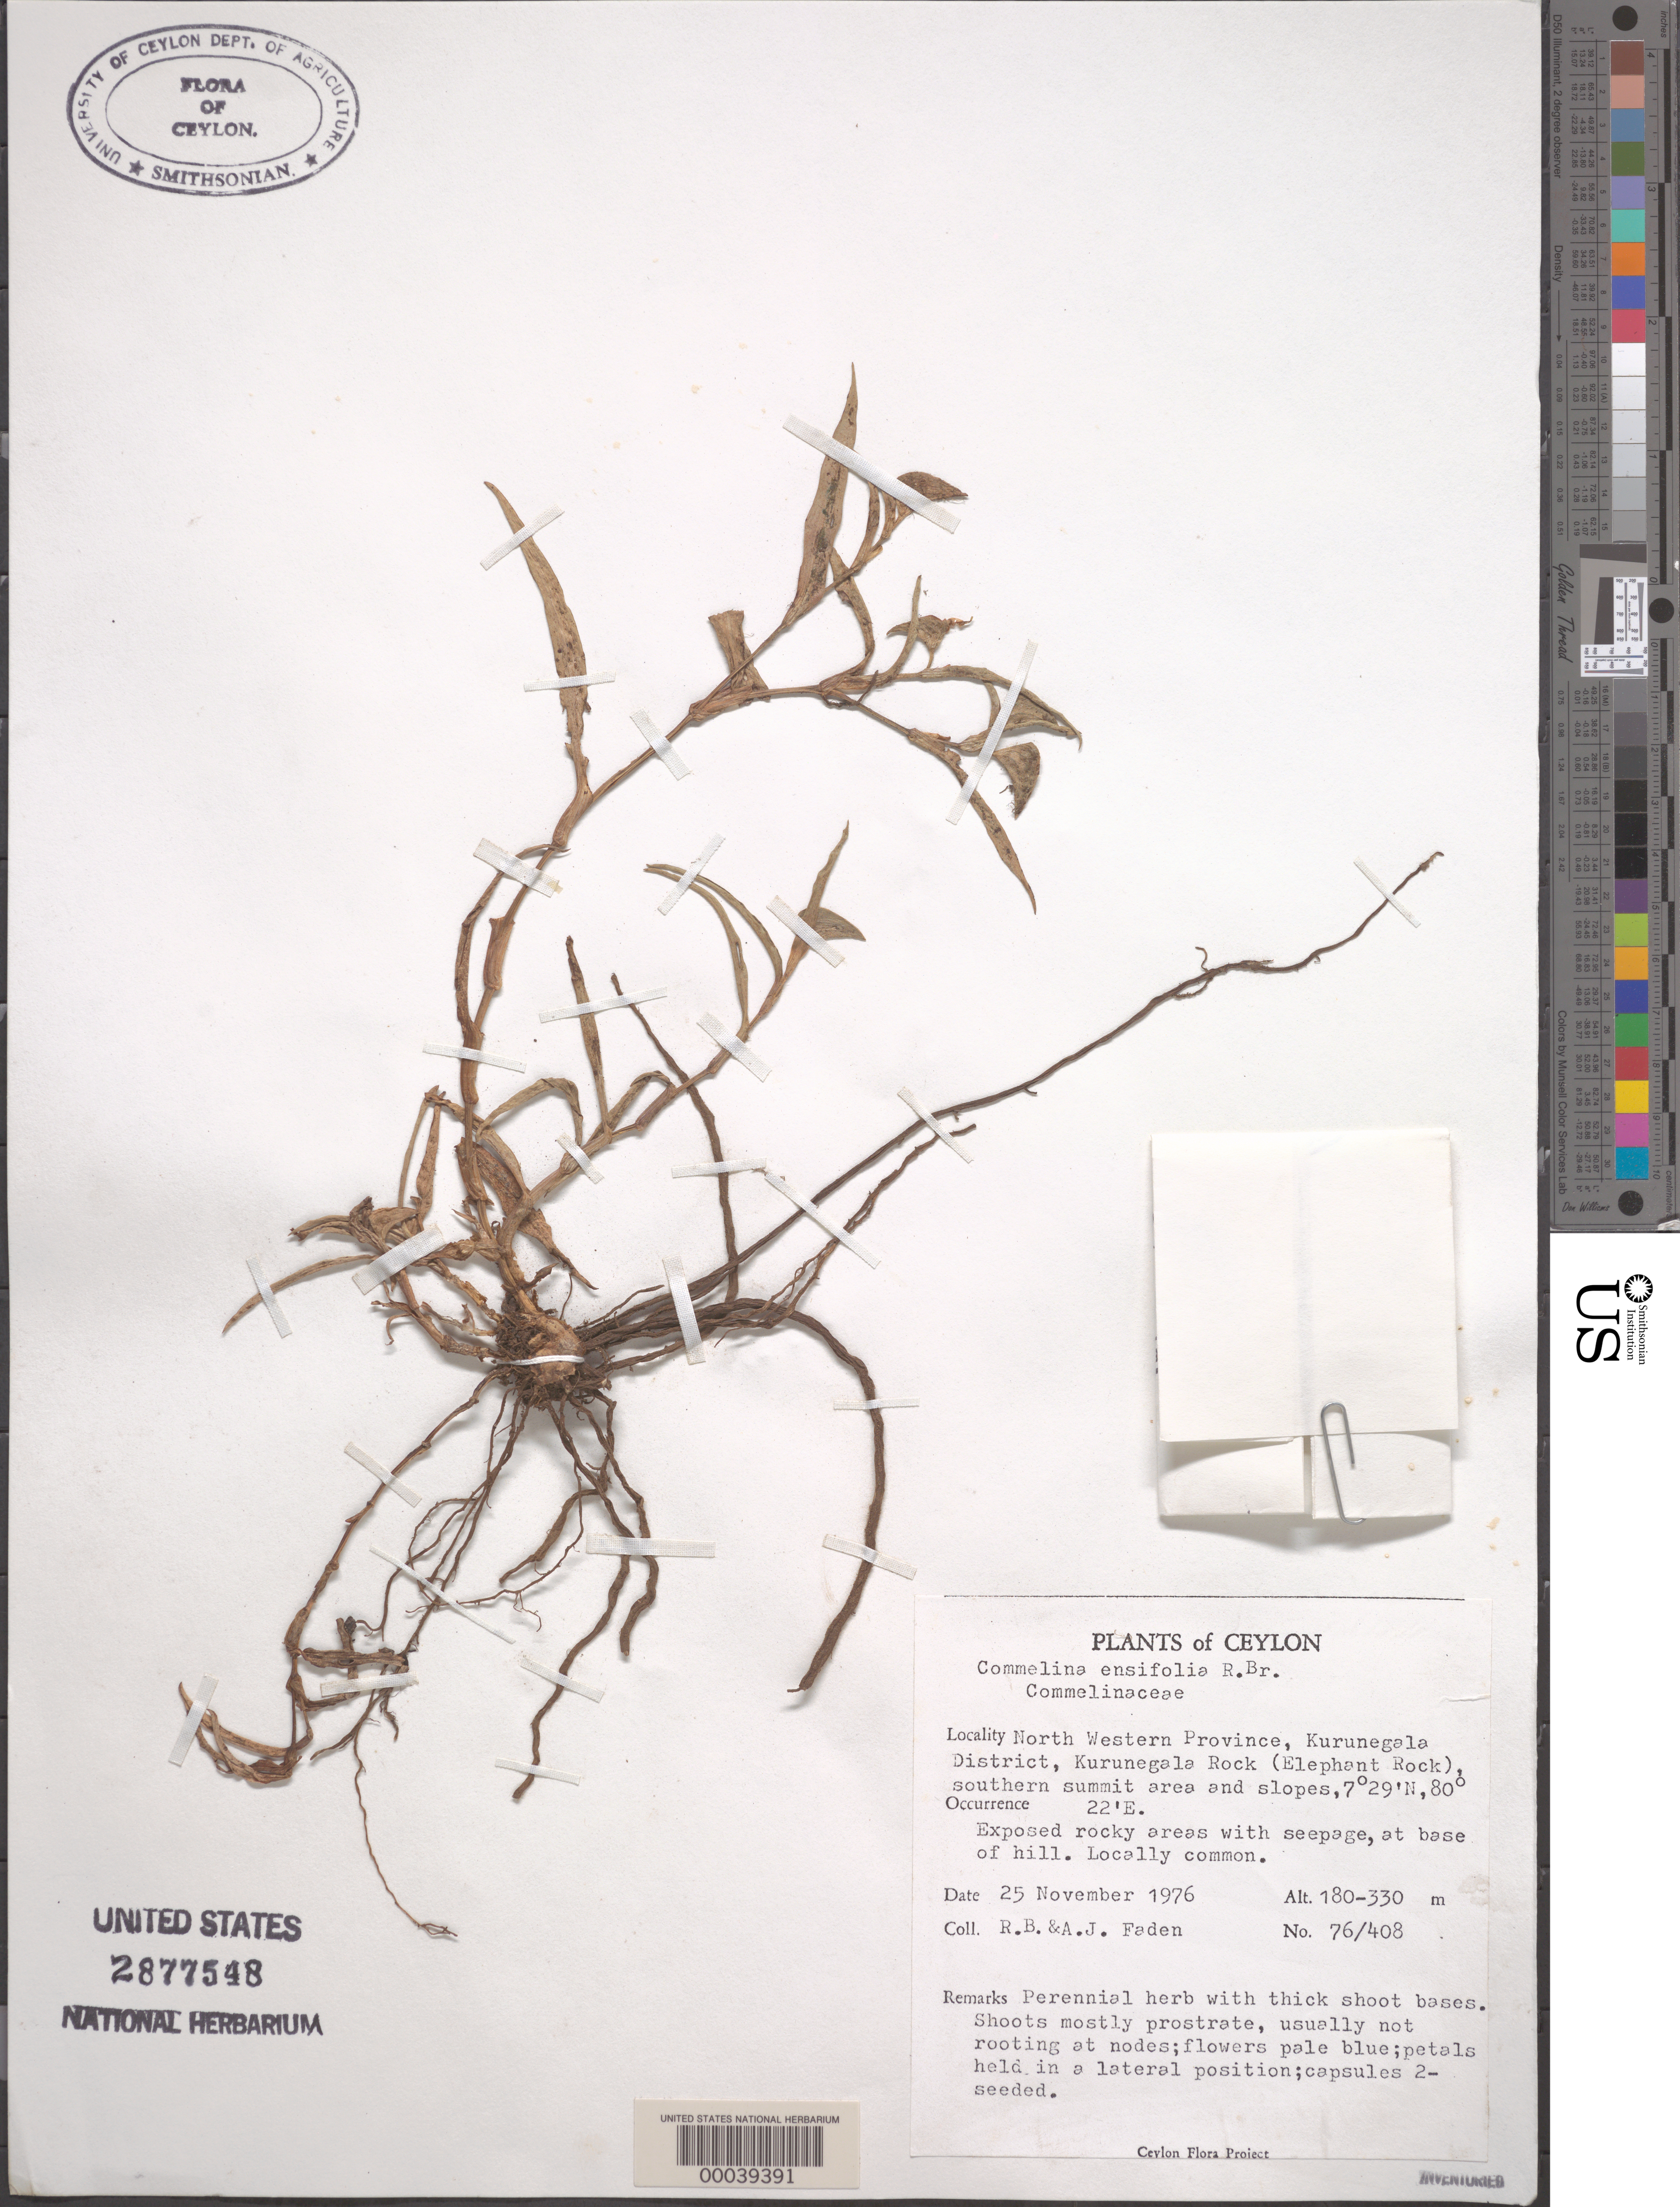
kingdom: Plantae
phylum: Tracheophyta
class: Liliopsida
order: Commelinales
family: Commelinaceae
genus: Commelina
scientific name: Commelina ensifolia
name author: R. Br.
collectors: R. B. Faden & A. J. Faden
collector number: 76/408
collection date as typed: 25 Nov 1976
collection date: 1976-11-25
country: Sri Lanka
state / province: North Western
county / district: Kurunegala Dist.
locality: Kurunegala rock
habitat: Exposed rocky areas with seepage, at base of hill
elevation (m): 180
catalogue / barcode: US 2877548